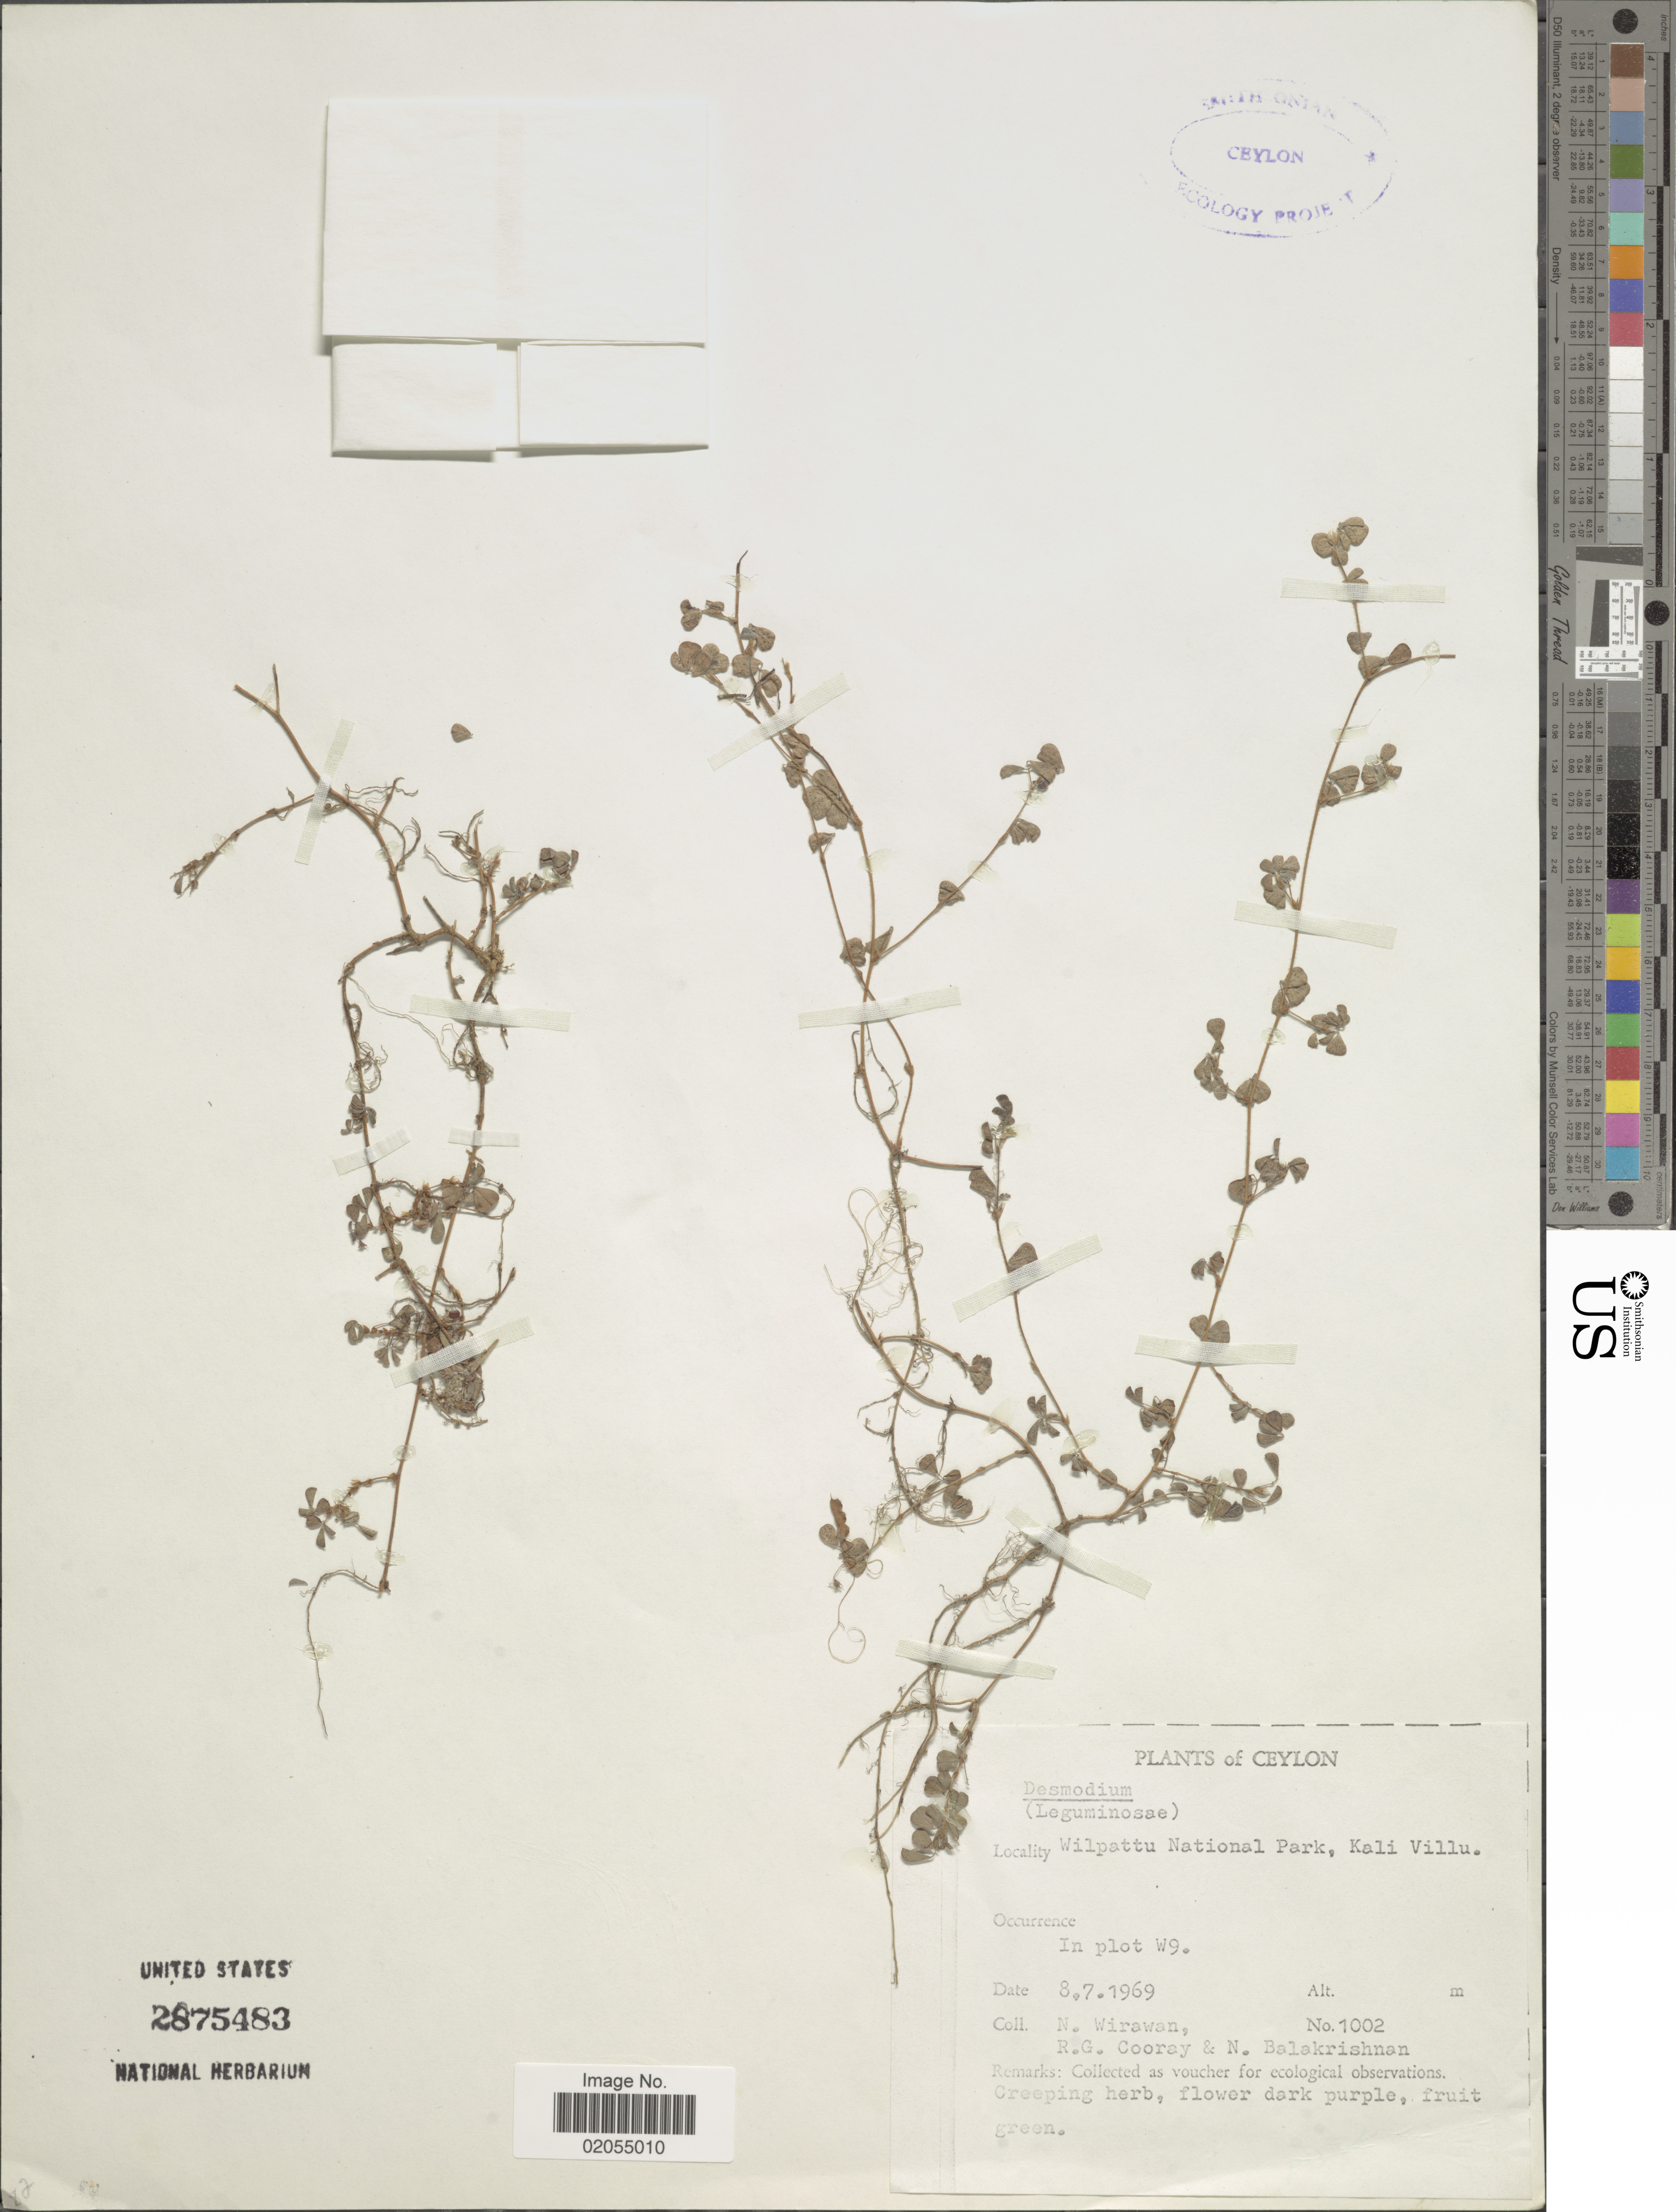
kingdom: Plantae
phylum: Tracheophyta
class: Magnoliopsida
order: Fabales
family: Fabaceae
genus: Grona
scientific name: Grona triflora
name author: (L.) H. Ohashi & K. Ohashi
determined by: Strong, Mark T., (BOT), Smithsonian Institution - National Museum of Natural History (UNITED STATES)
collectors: N. Wirawan, R. Cooray & N. Balakrishnan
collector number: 1002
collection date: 1969-07-08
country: Sri Lanka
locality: Ceylon. Wilpattu National Park, Kali Villu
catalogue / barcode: US 2875483